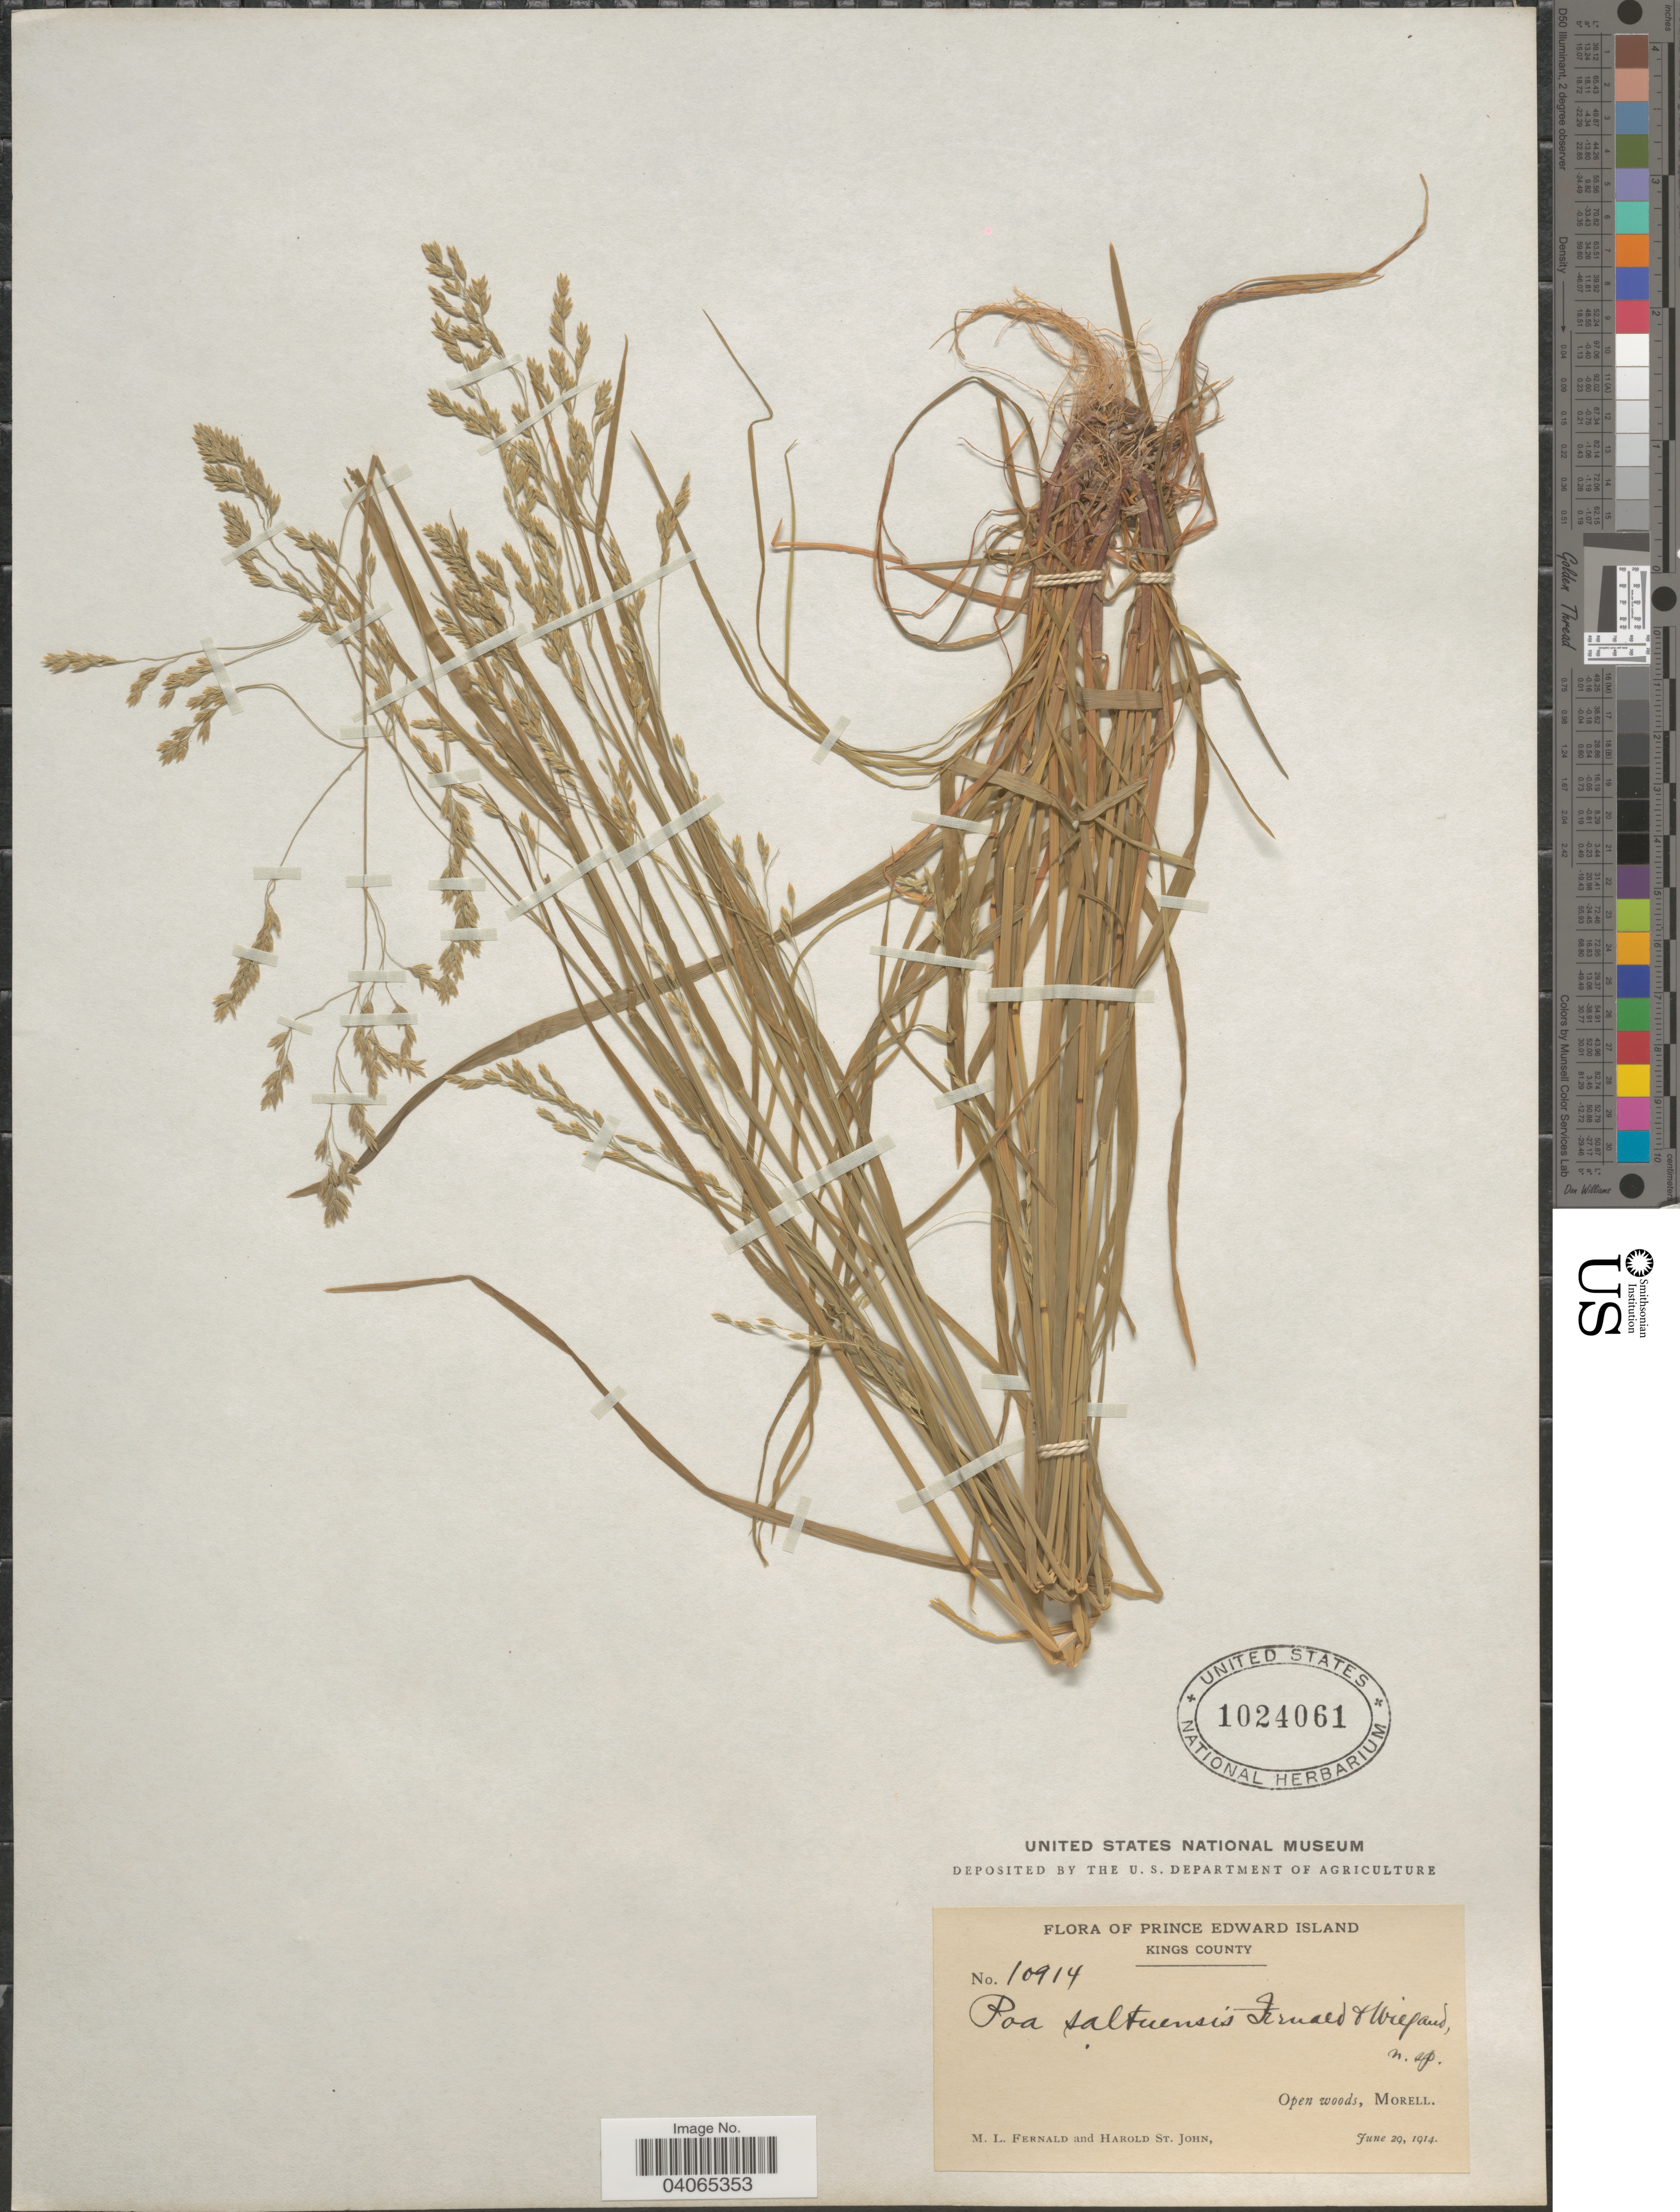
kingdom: Plantae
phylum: Tracheophyta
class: Liliopsida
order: Poales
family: Poaceae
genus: Poa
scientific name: Poa saltuensis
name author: Fernald & Wiegand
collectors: M. L. Fernald & H. St. John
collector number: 10914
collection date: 1914-06-29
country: Canada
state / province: Prince Edward Island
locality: Kings County. Open woods, Morell.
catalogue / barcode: US 1024061